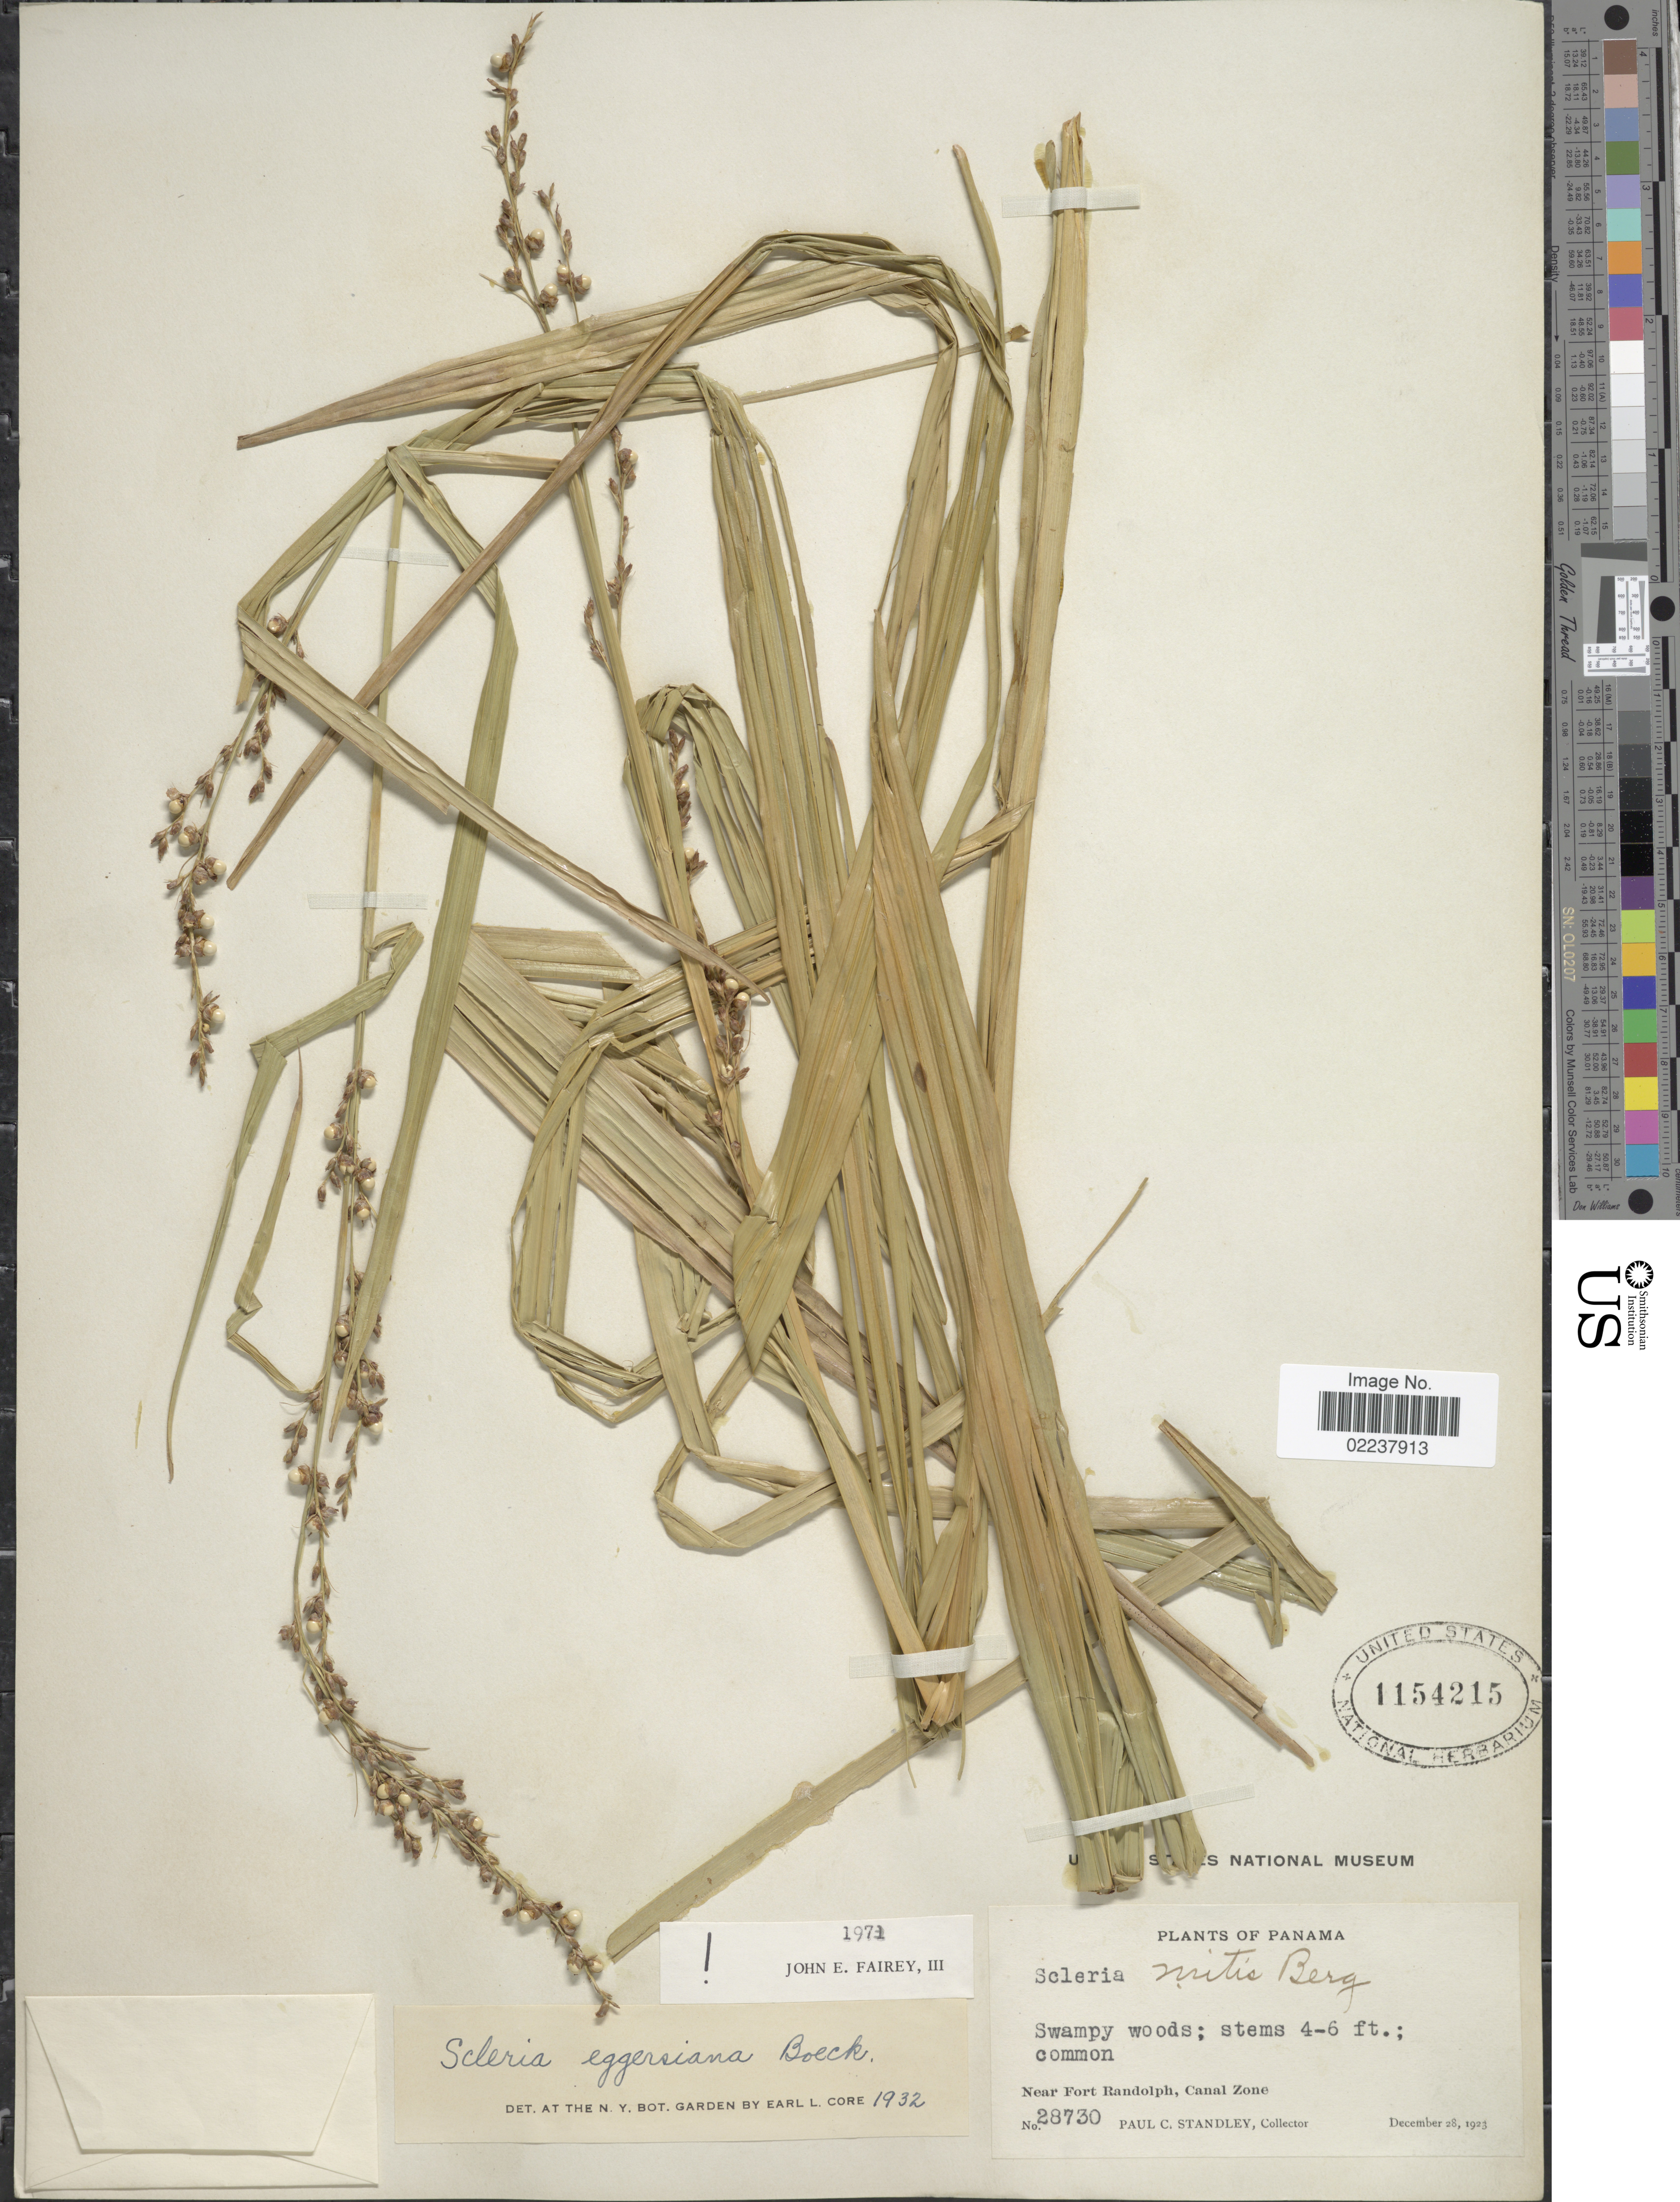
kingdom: Plantae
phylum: Tracheophyta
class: Liliopsida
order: Poales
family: Cyperaceae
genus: Scleria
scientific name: Scleria eggersiana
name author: Boeckeler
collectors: P. C. Standley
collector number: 28730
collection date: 1923-12-28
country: Panama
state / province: Colón / Panamá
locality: Near Fort Randolph, Canal Zone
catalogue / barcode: US 1154215